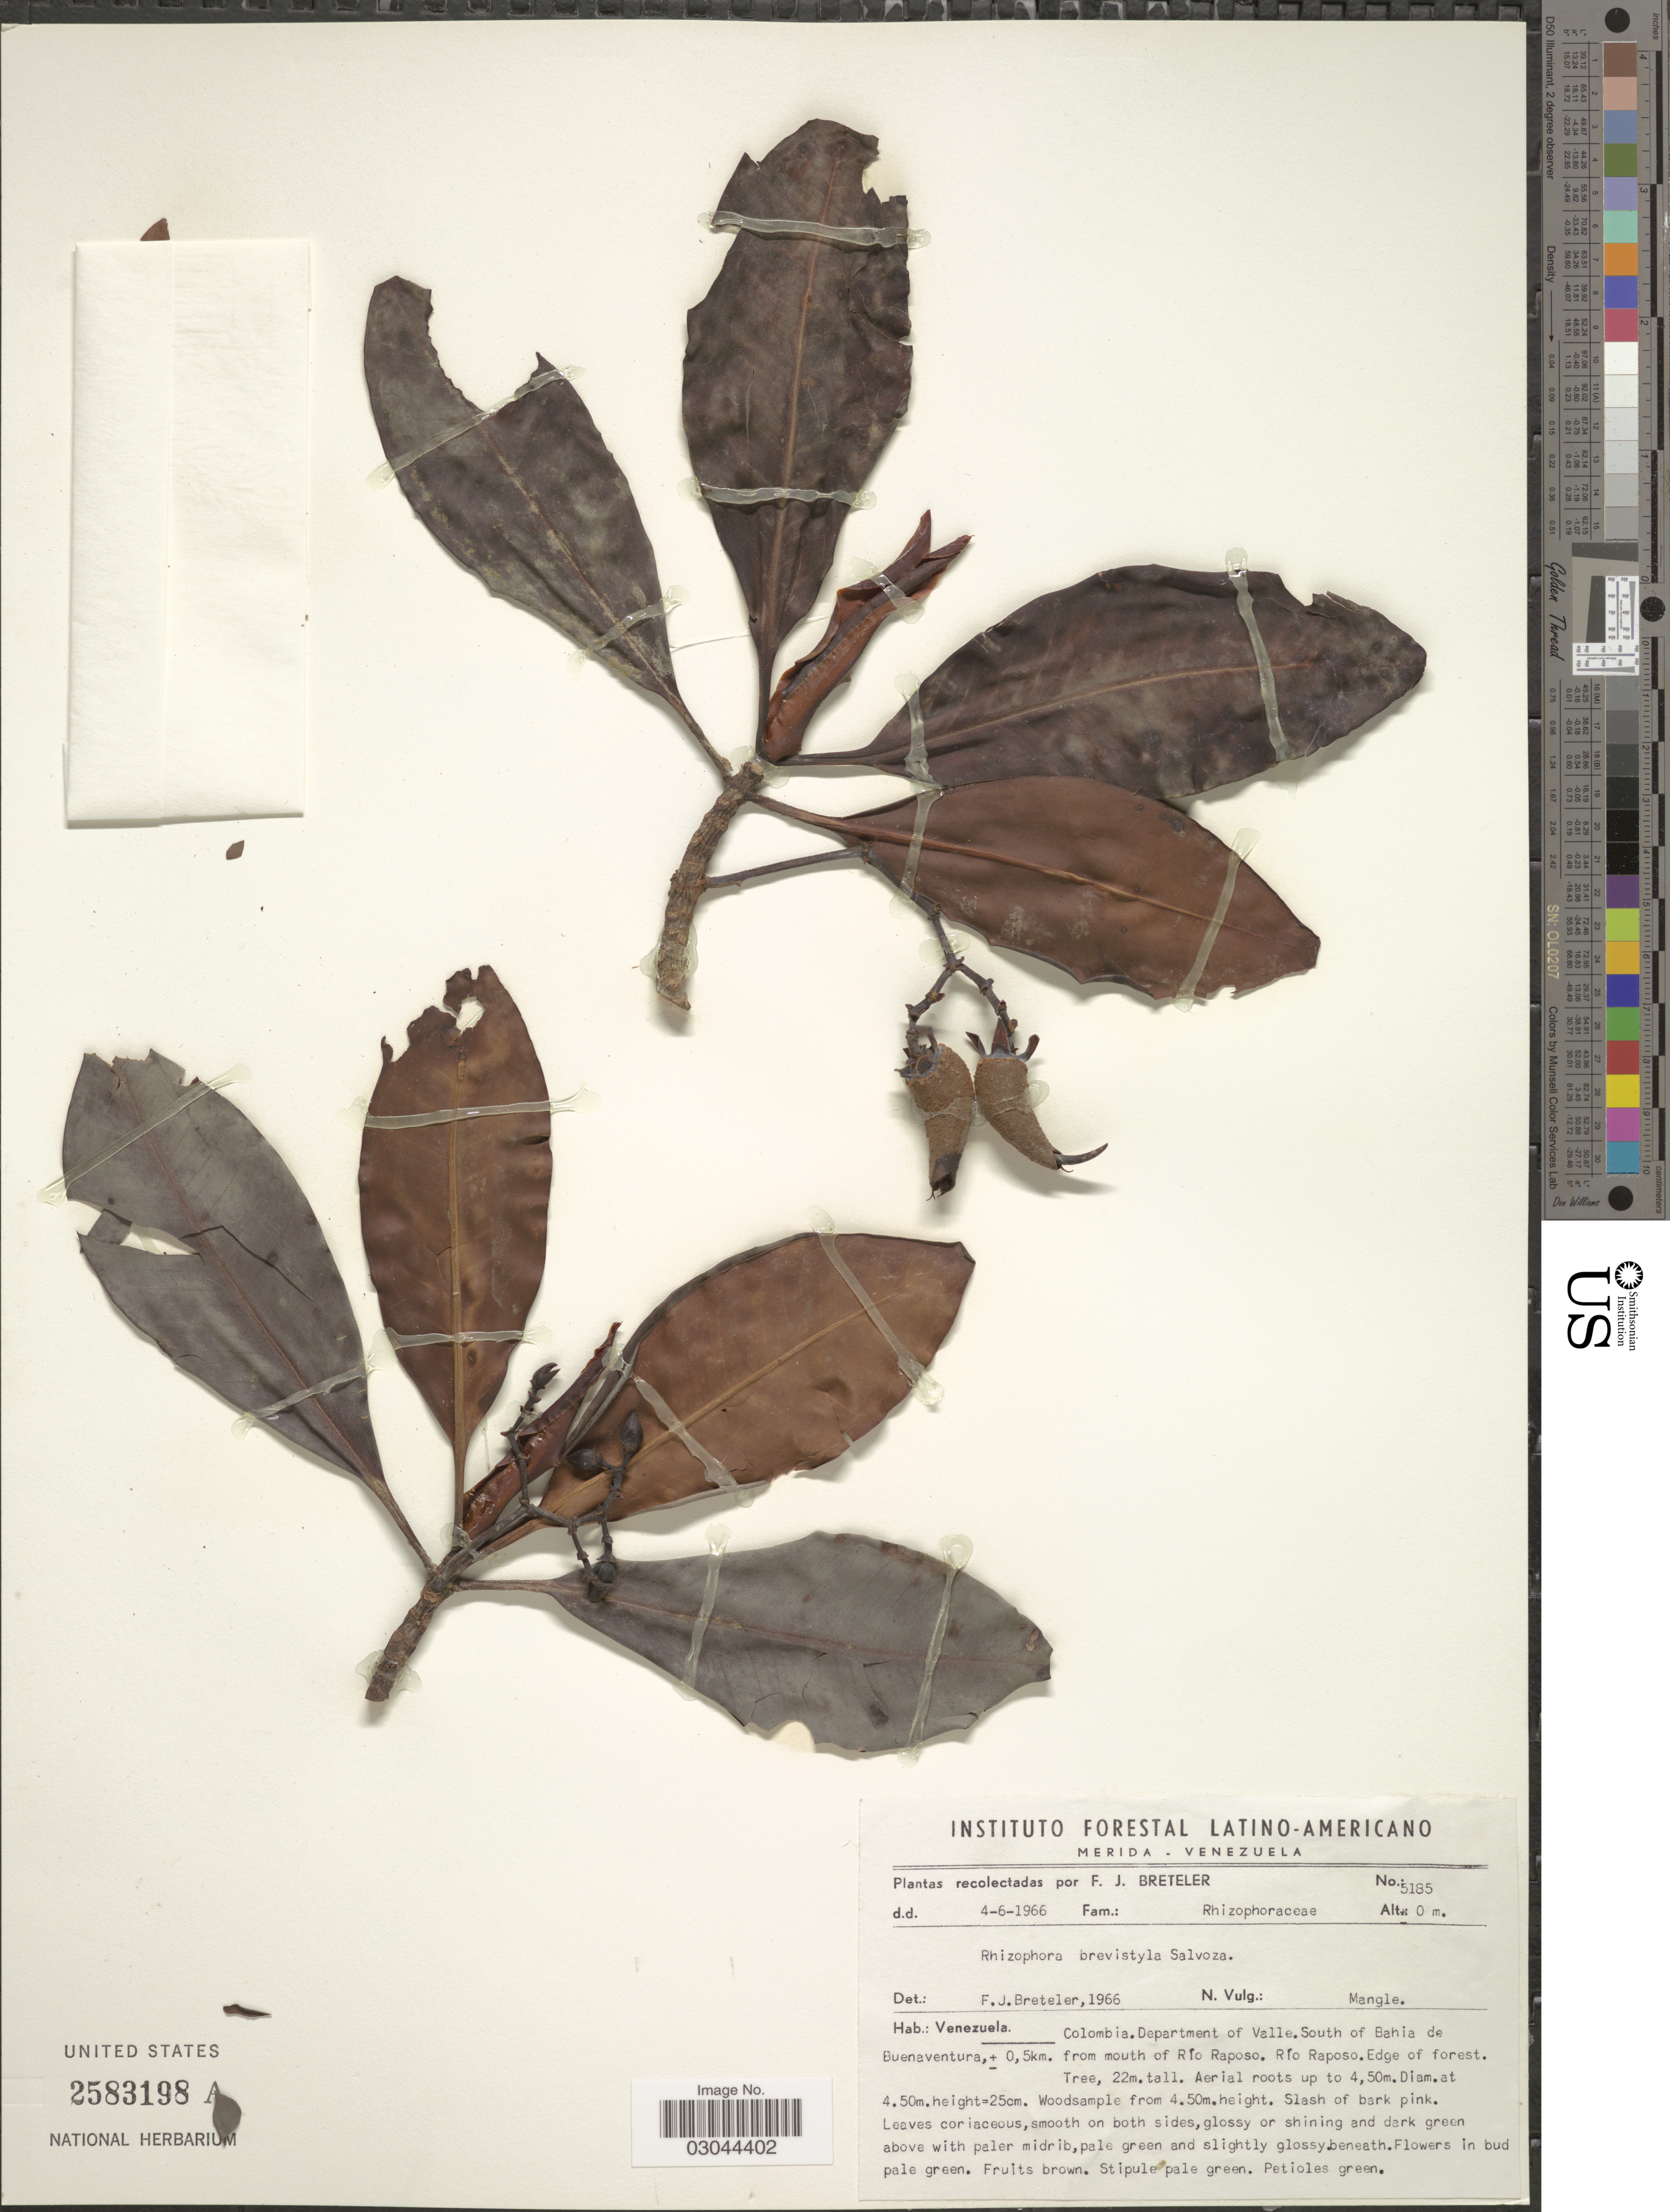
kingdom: Plantae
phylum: Tracheophyta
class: Magnoliopsida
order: Malpighiales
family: Rhizophoraceae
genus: Rhizophora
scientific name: Rhizophora x brevistyla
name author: Salvoza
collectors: F. J. Breteler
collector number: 5185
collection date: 1966-06-04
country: Colombia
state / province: Valle del Cauca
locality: Department of Valle. South of Bahia de Buenaventura, ± 0,5km. from mouth of Río Raposo. Río Raposo. Edge of forest.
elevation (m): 0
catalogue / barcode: US 2583198A